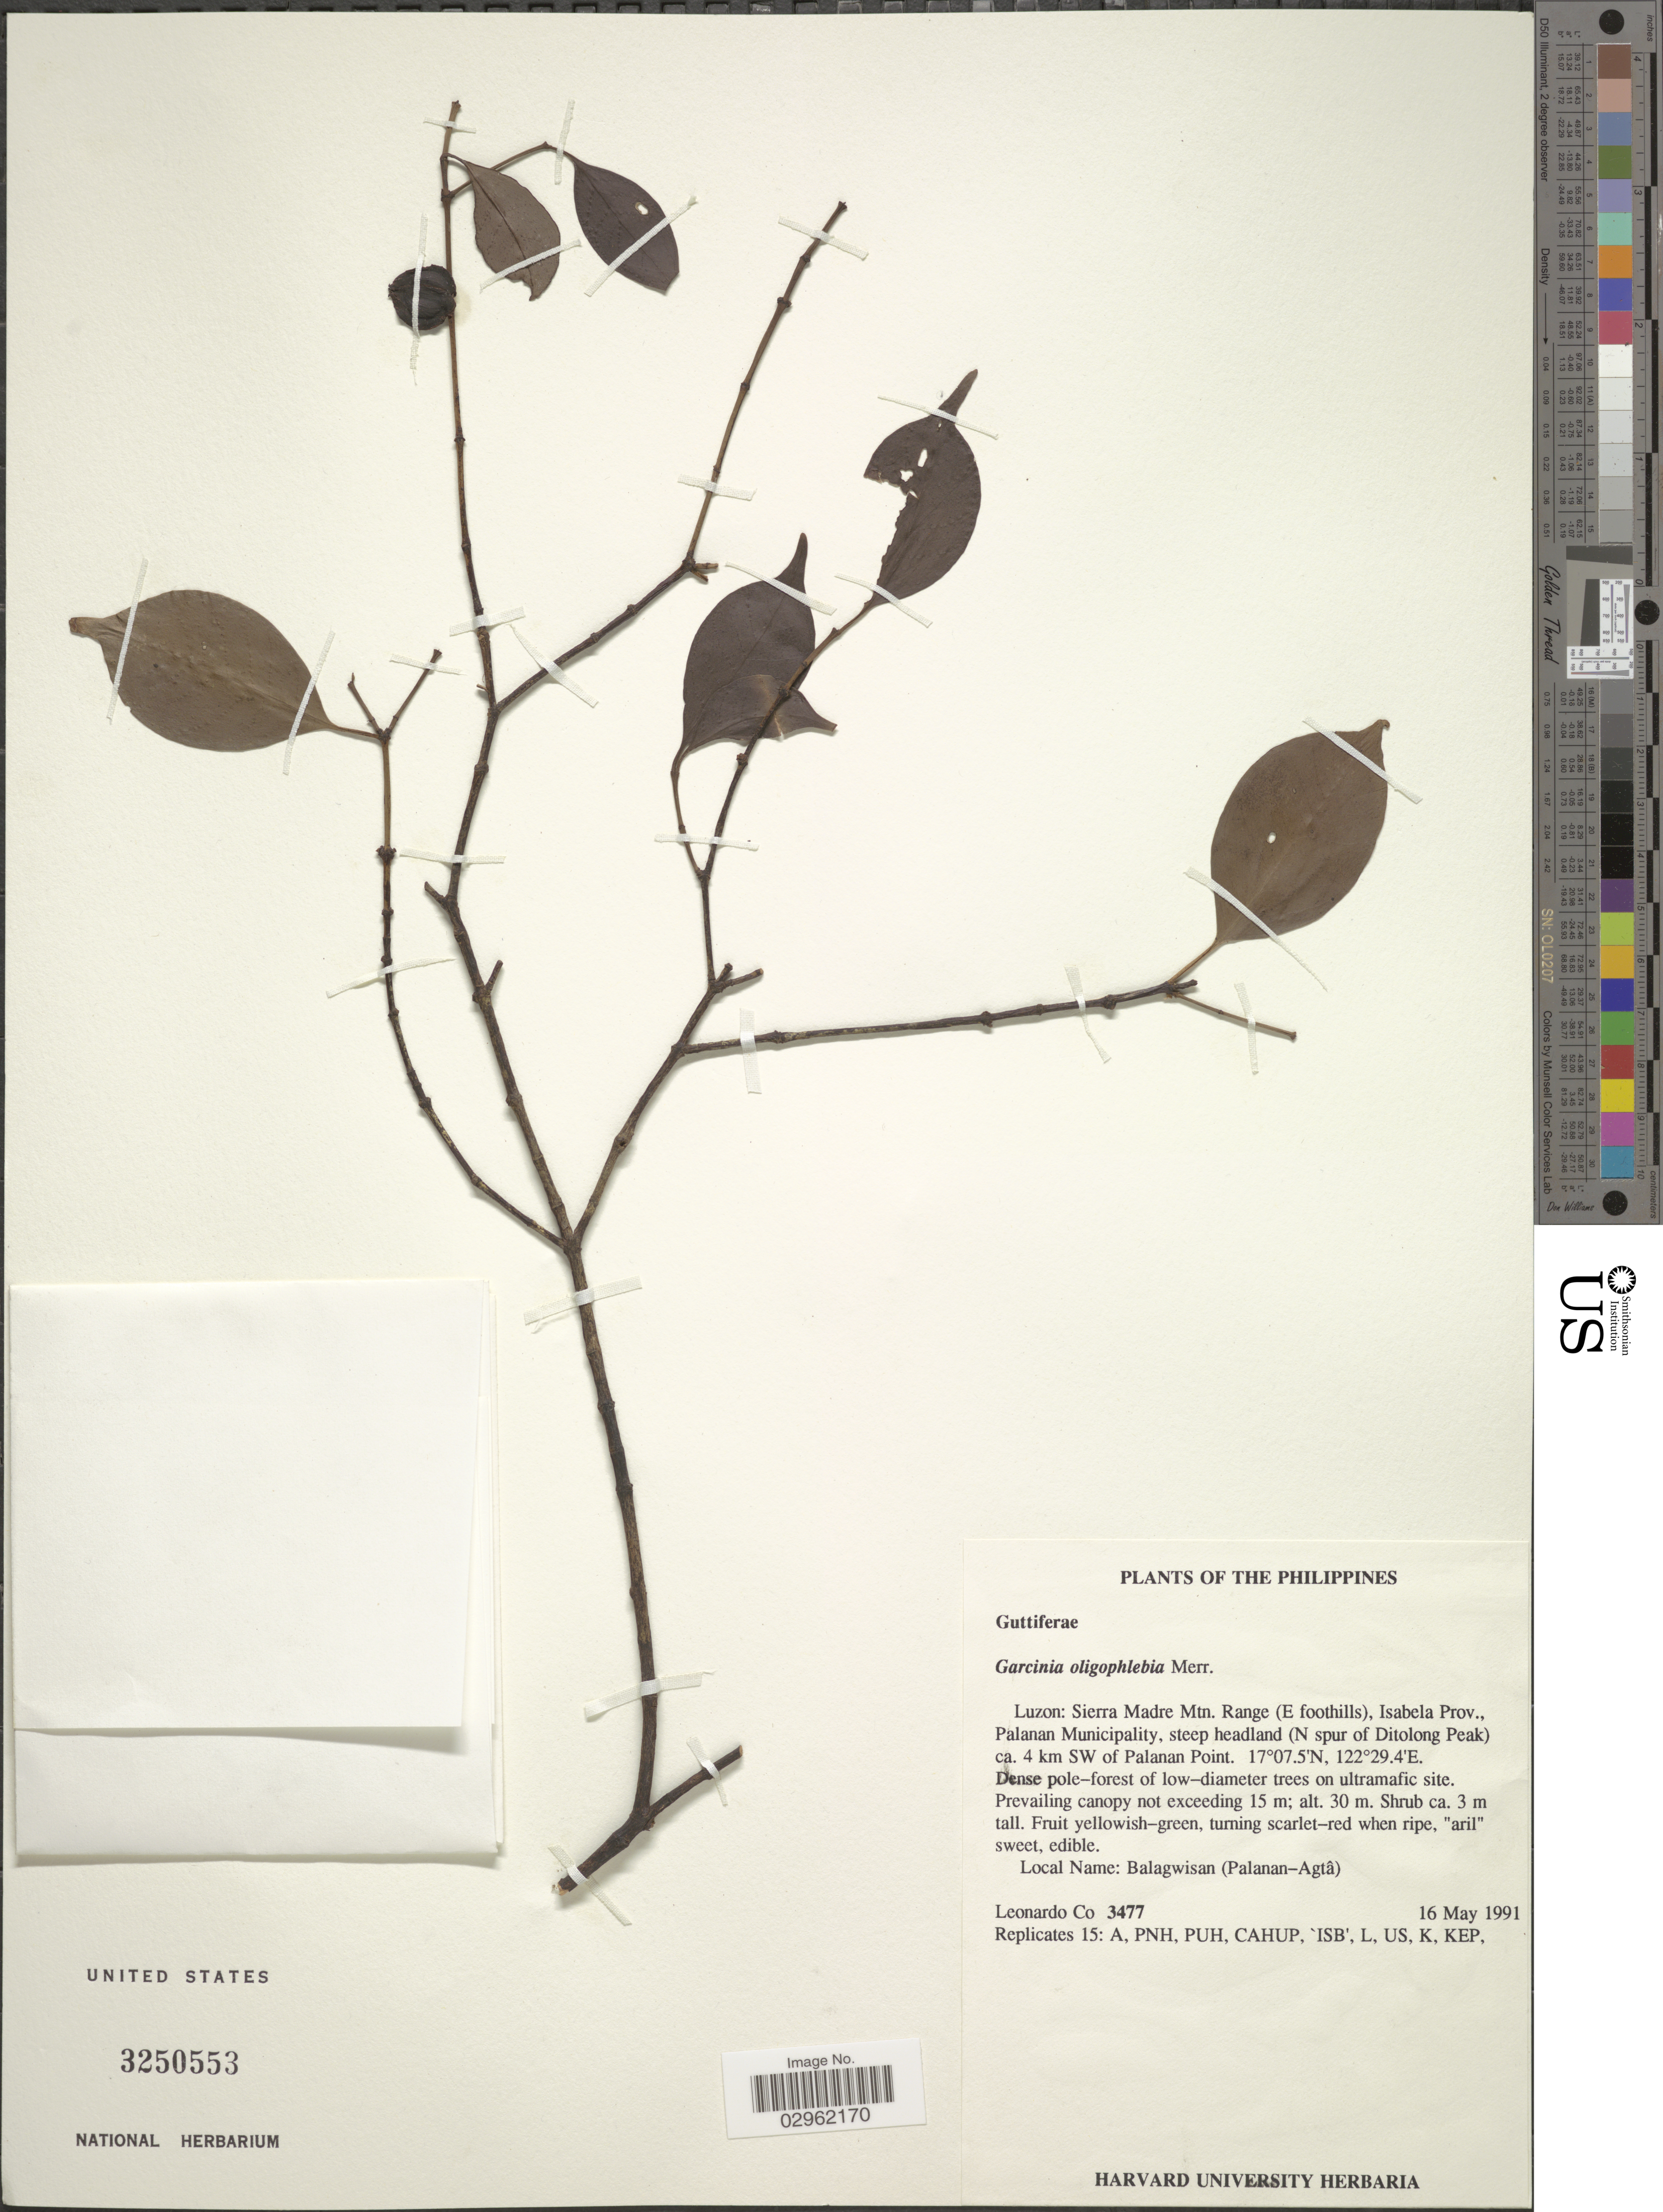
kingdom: Plantae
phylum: Tracheophyta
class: Magnoliopsida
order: Malpighiales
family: Clusiaceae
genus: Garcinia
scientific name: Garcinia oligophlebia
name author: Merr.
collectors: L. Co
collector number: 3477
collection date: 1991-05-16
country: Philippines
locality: Luzon: Sierra Madre Mtn. Range (E foothills), Isabela Prov., Palanan Municipality, steep headland (N spur of Ditolong Peak) ca. 4 km SW of Palanan Point.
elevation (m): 30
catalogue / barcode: US 3250553